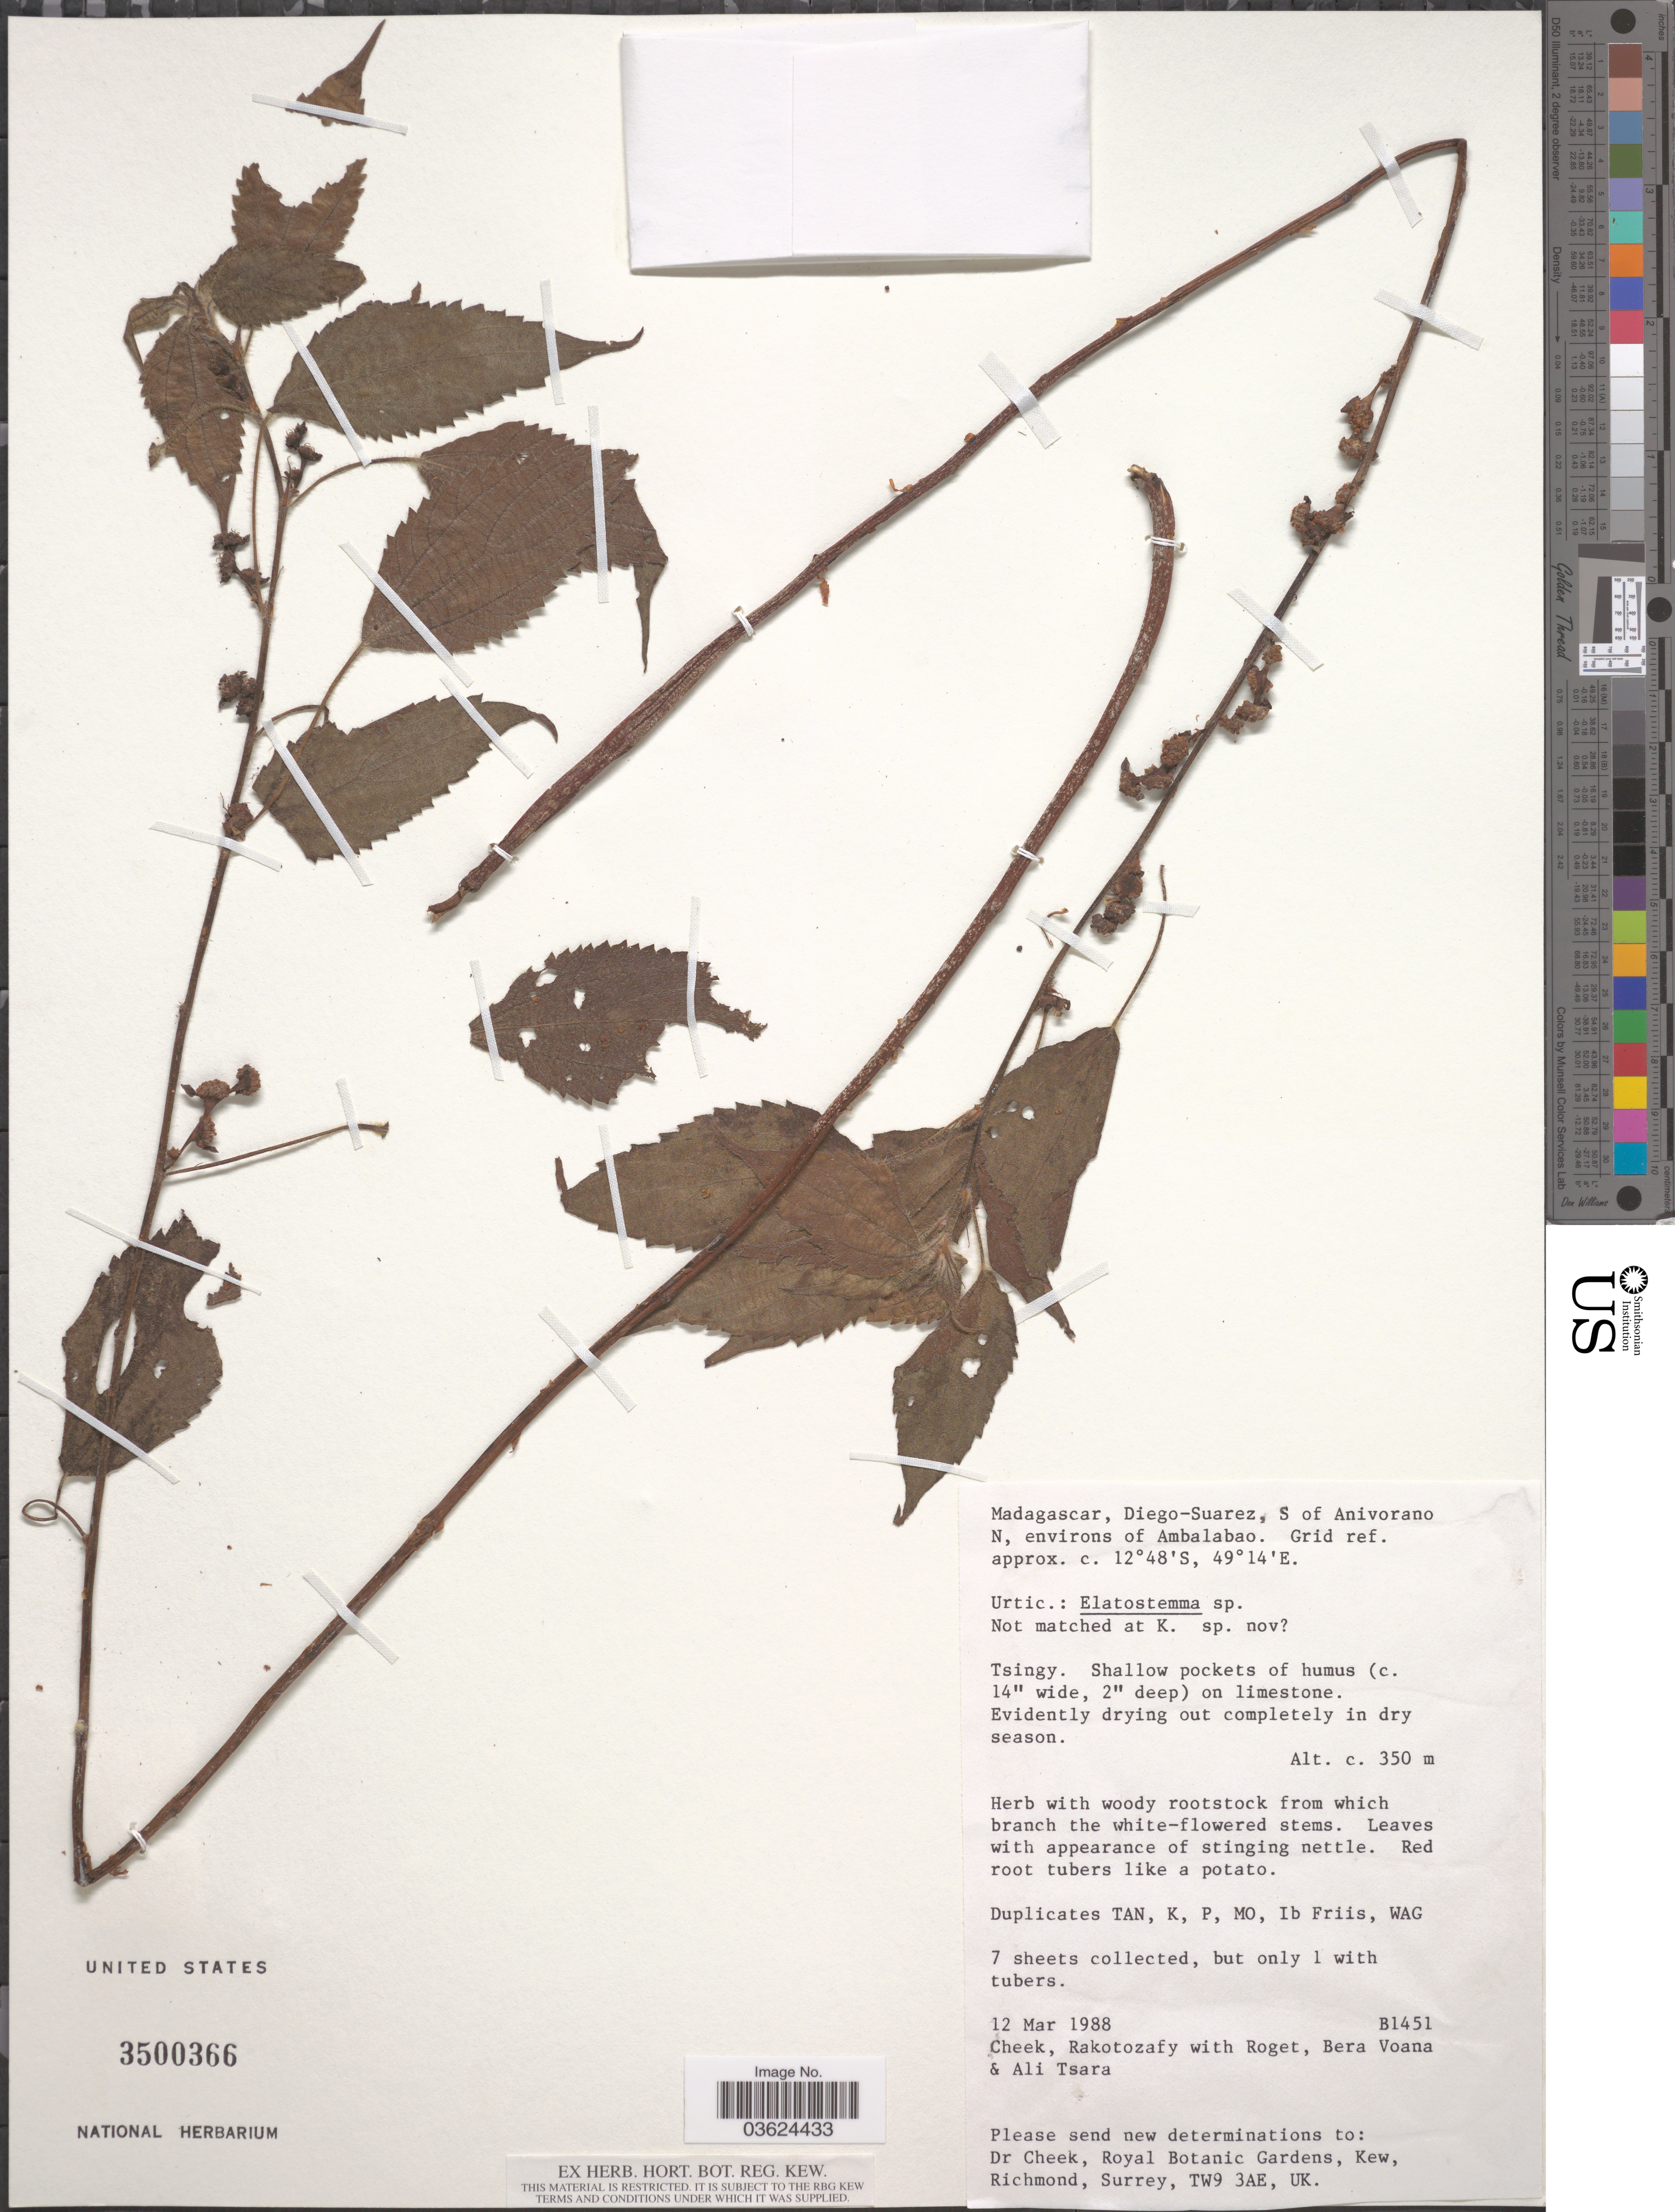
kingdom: Plantae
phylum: Tracheophyta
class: Magnoliopsida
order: Rosales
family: Urticaceae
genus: Elatostema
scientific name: Elatostema sp.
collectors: -. Cheek, Rakotozafy, -. Roget, -. Bera Voana & -. Ali Tsara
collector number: B1451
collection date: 1988-03-12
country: Madagascar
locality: Diego-Suarez, S of Anivorano N, environs of Ambalabao.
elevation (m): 350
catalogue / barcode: US 3500366